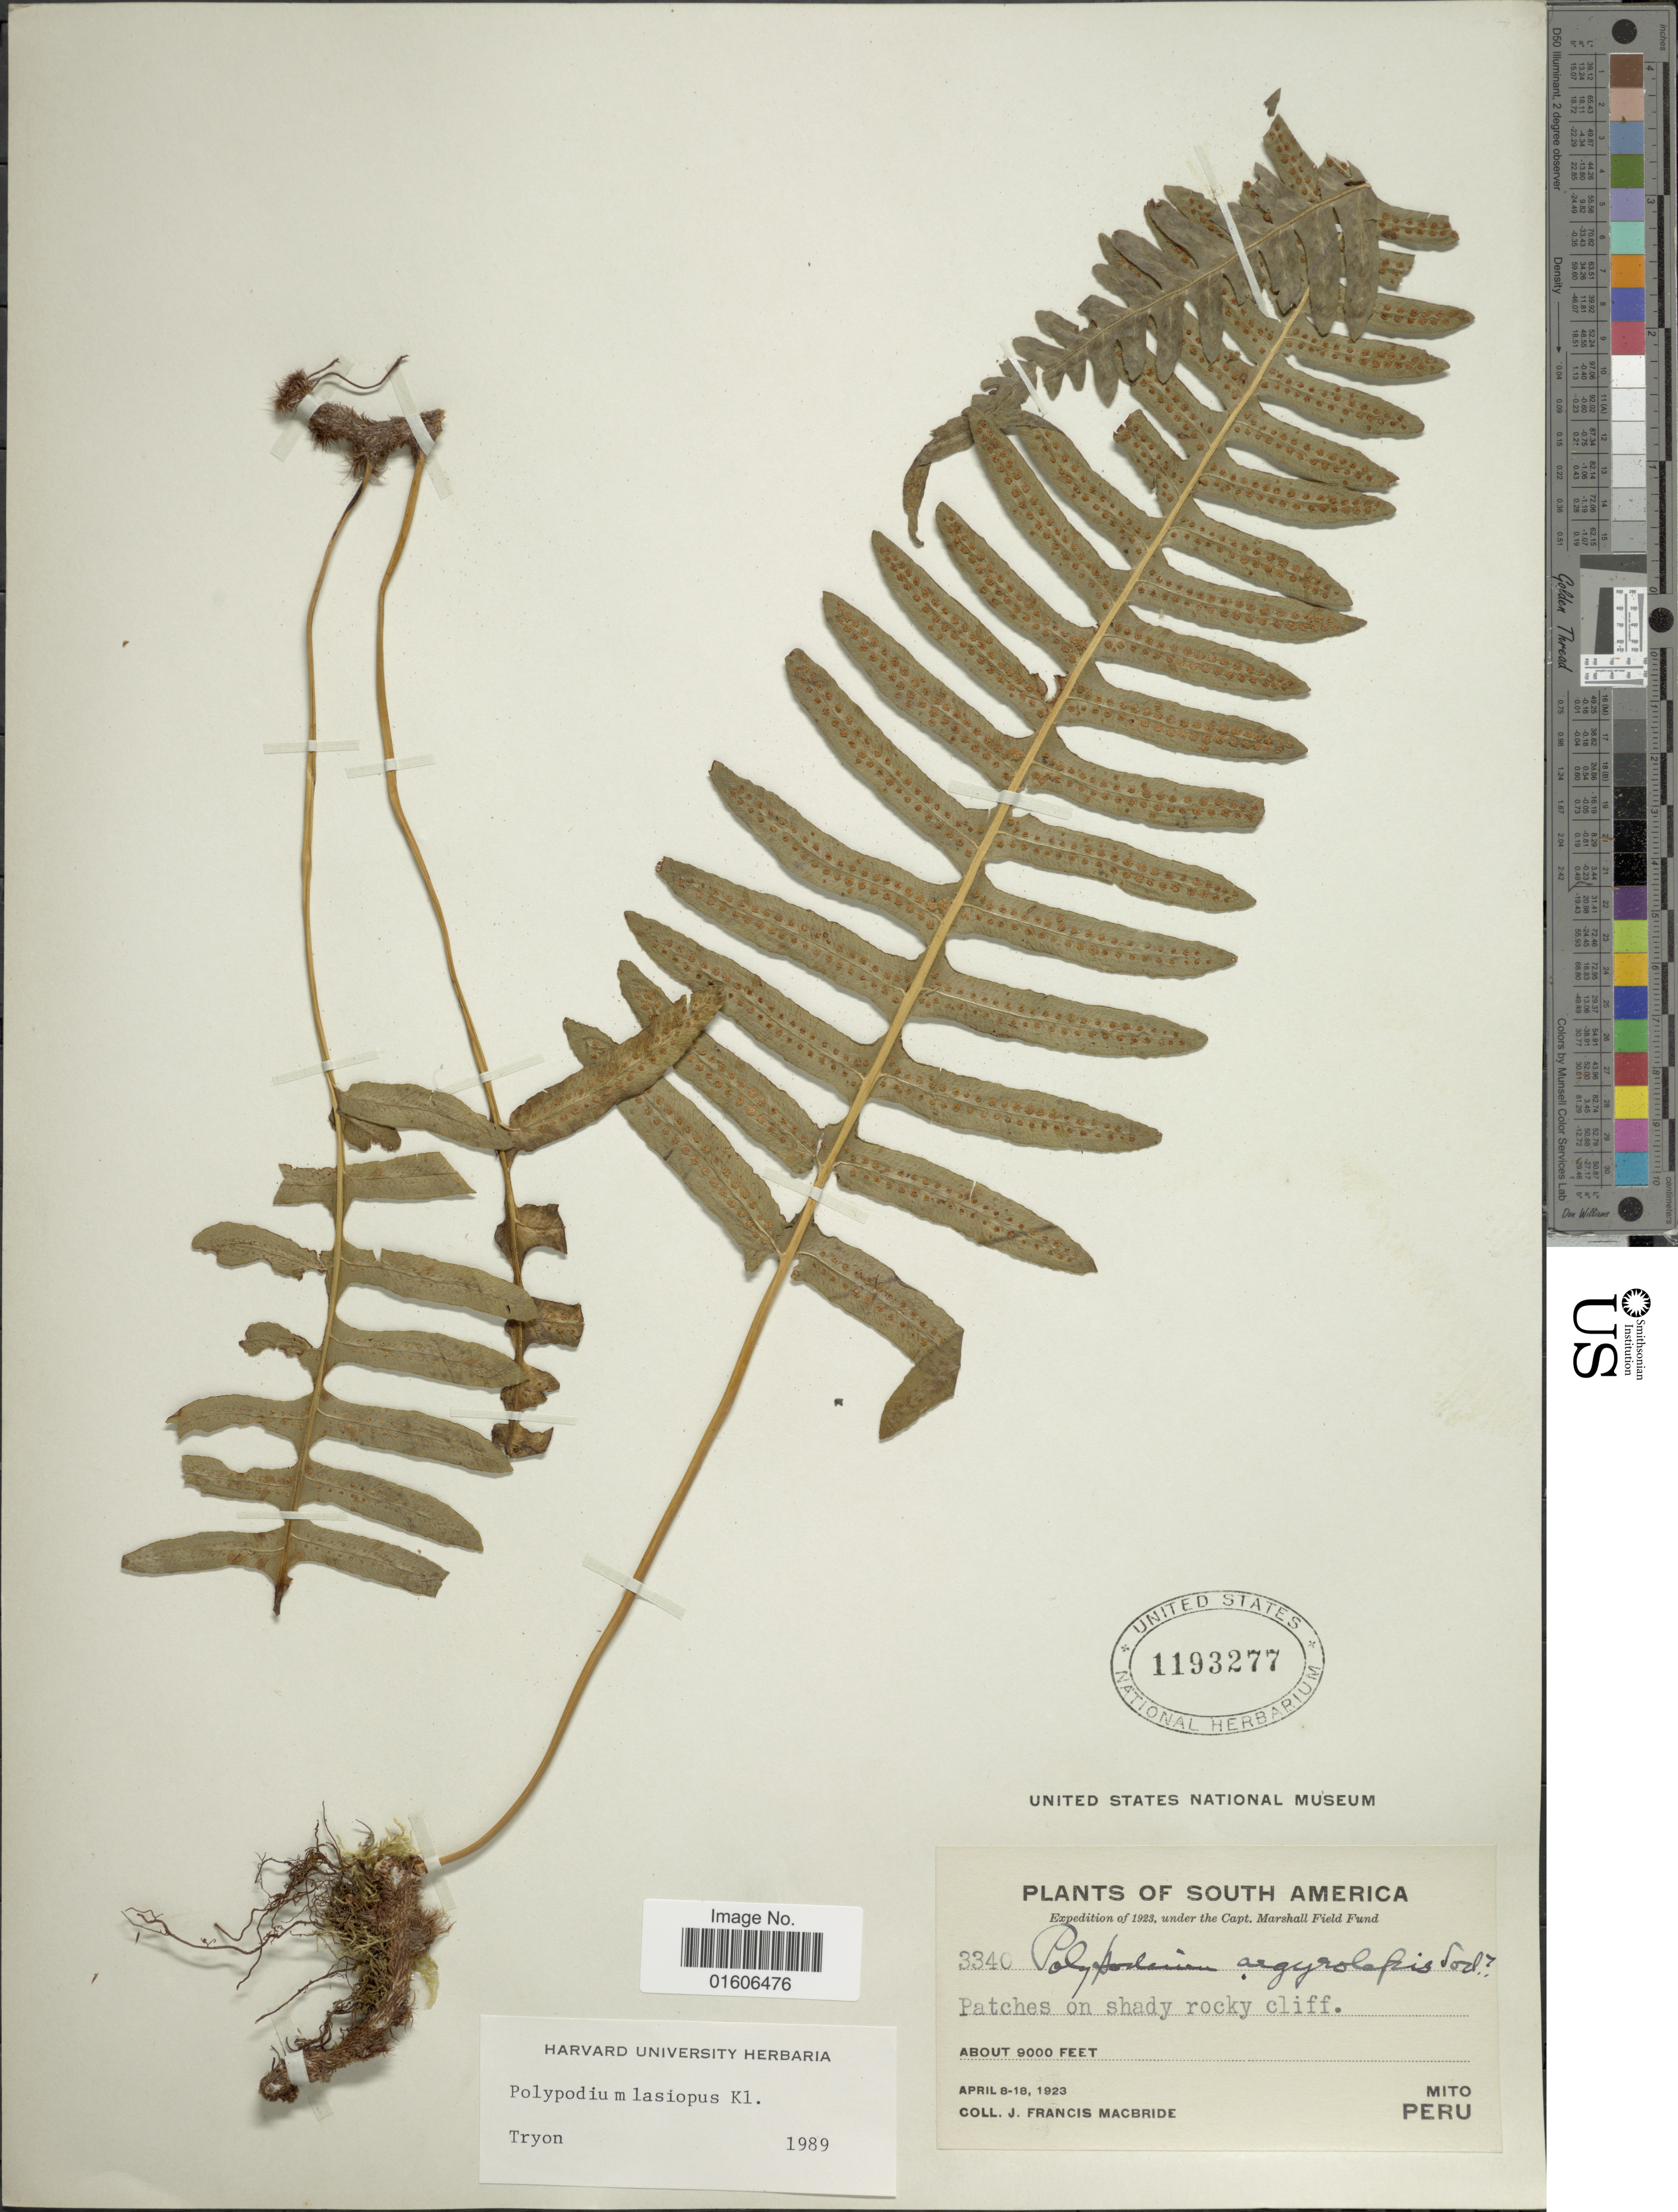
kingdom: Plantae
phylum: Tracheophyta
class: Polypodiopsida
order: Polypodiales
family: Polypodiaceae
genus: Serpocaulon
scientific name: Serpocaulon lasiopus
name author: (Klotzsch) A.R. Sm.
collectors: J. F. Macbride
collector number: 3340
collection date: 1923-04-08/1923-04-18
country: Peru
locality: Mito.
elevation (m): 2743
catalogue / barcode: US 1193277